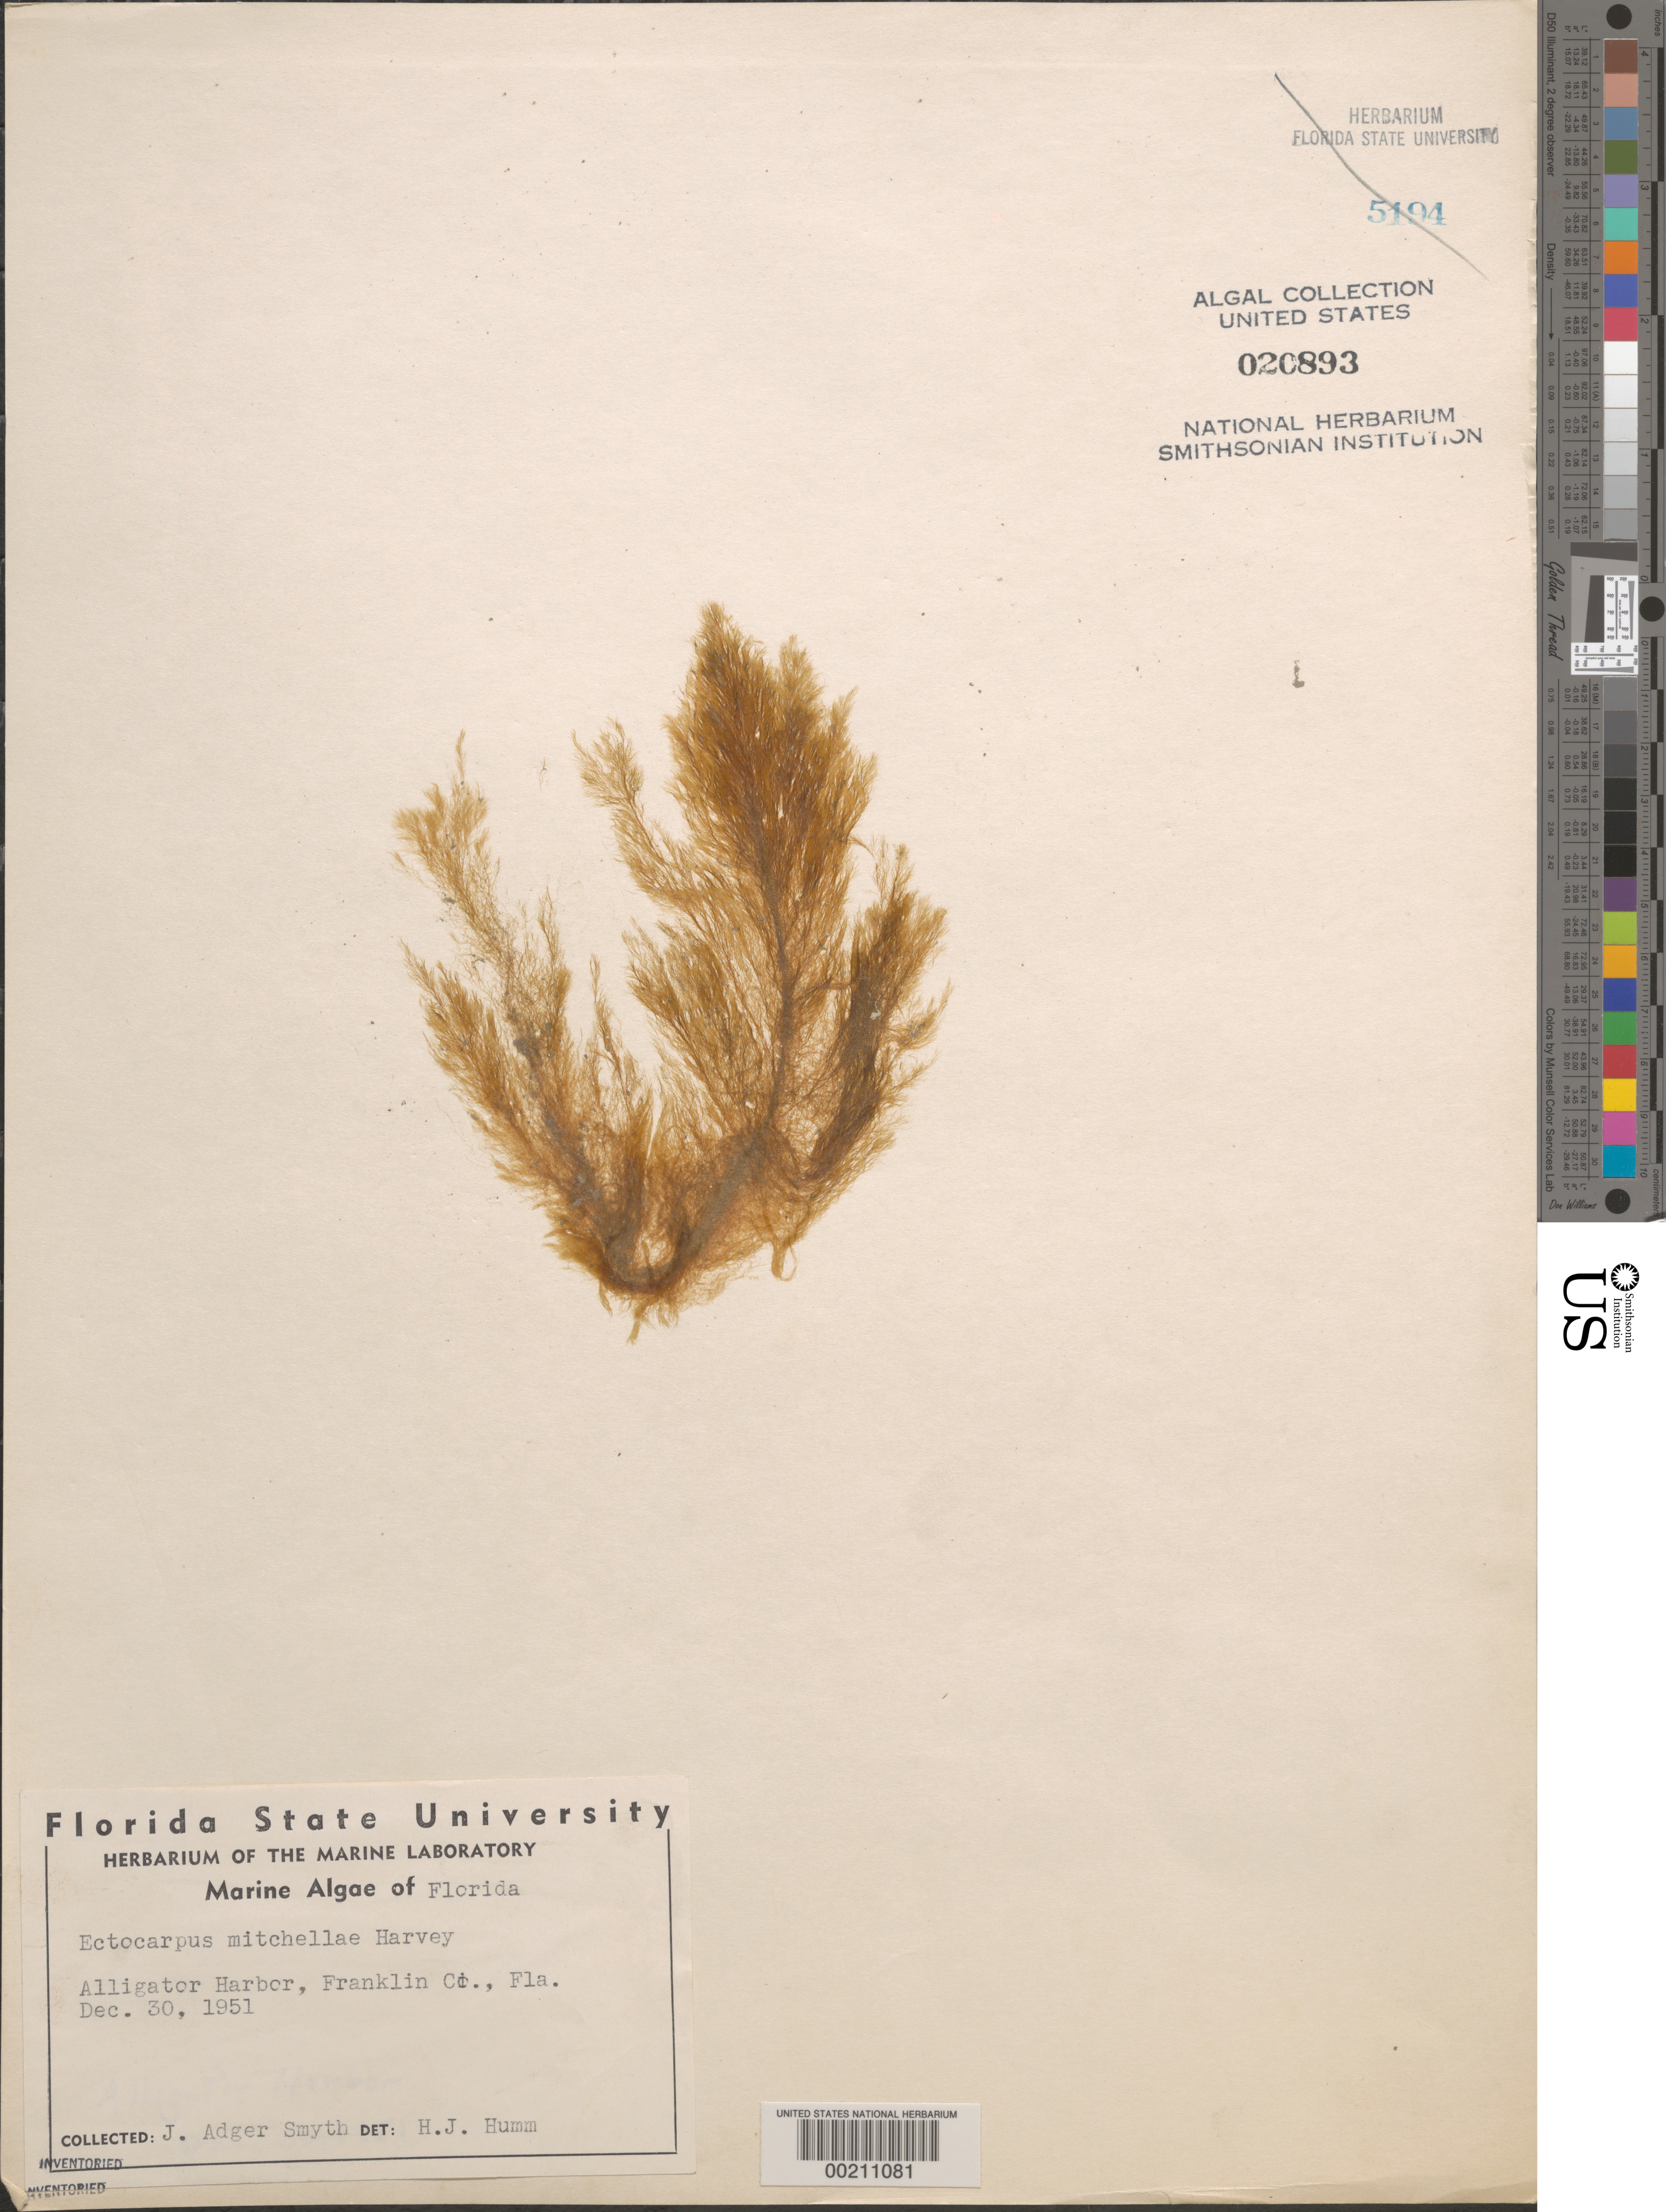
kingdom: Chromista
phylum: Ochrophyta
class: Phaeophyceae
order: Ectocarpales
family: Acinetosporaceae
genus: Feldmannia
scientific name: Feldmannia mitchelliae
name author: (Harv.) H.-S. Kim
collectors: J. Smyth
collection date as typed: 30 Dec 1951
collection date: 1951-12-30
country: United States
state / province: Florida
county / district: Franklin County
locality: Alligator Harbor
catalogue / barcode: US 20893